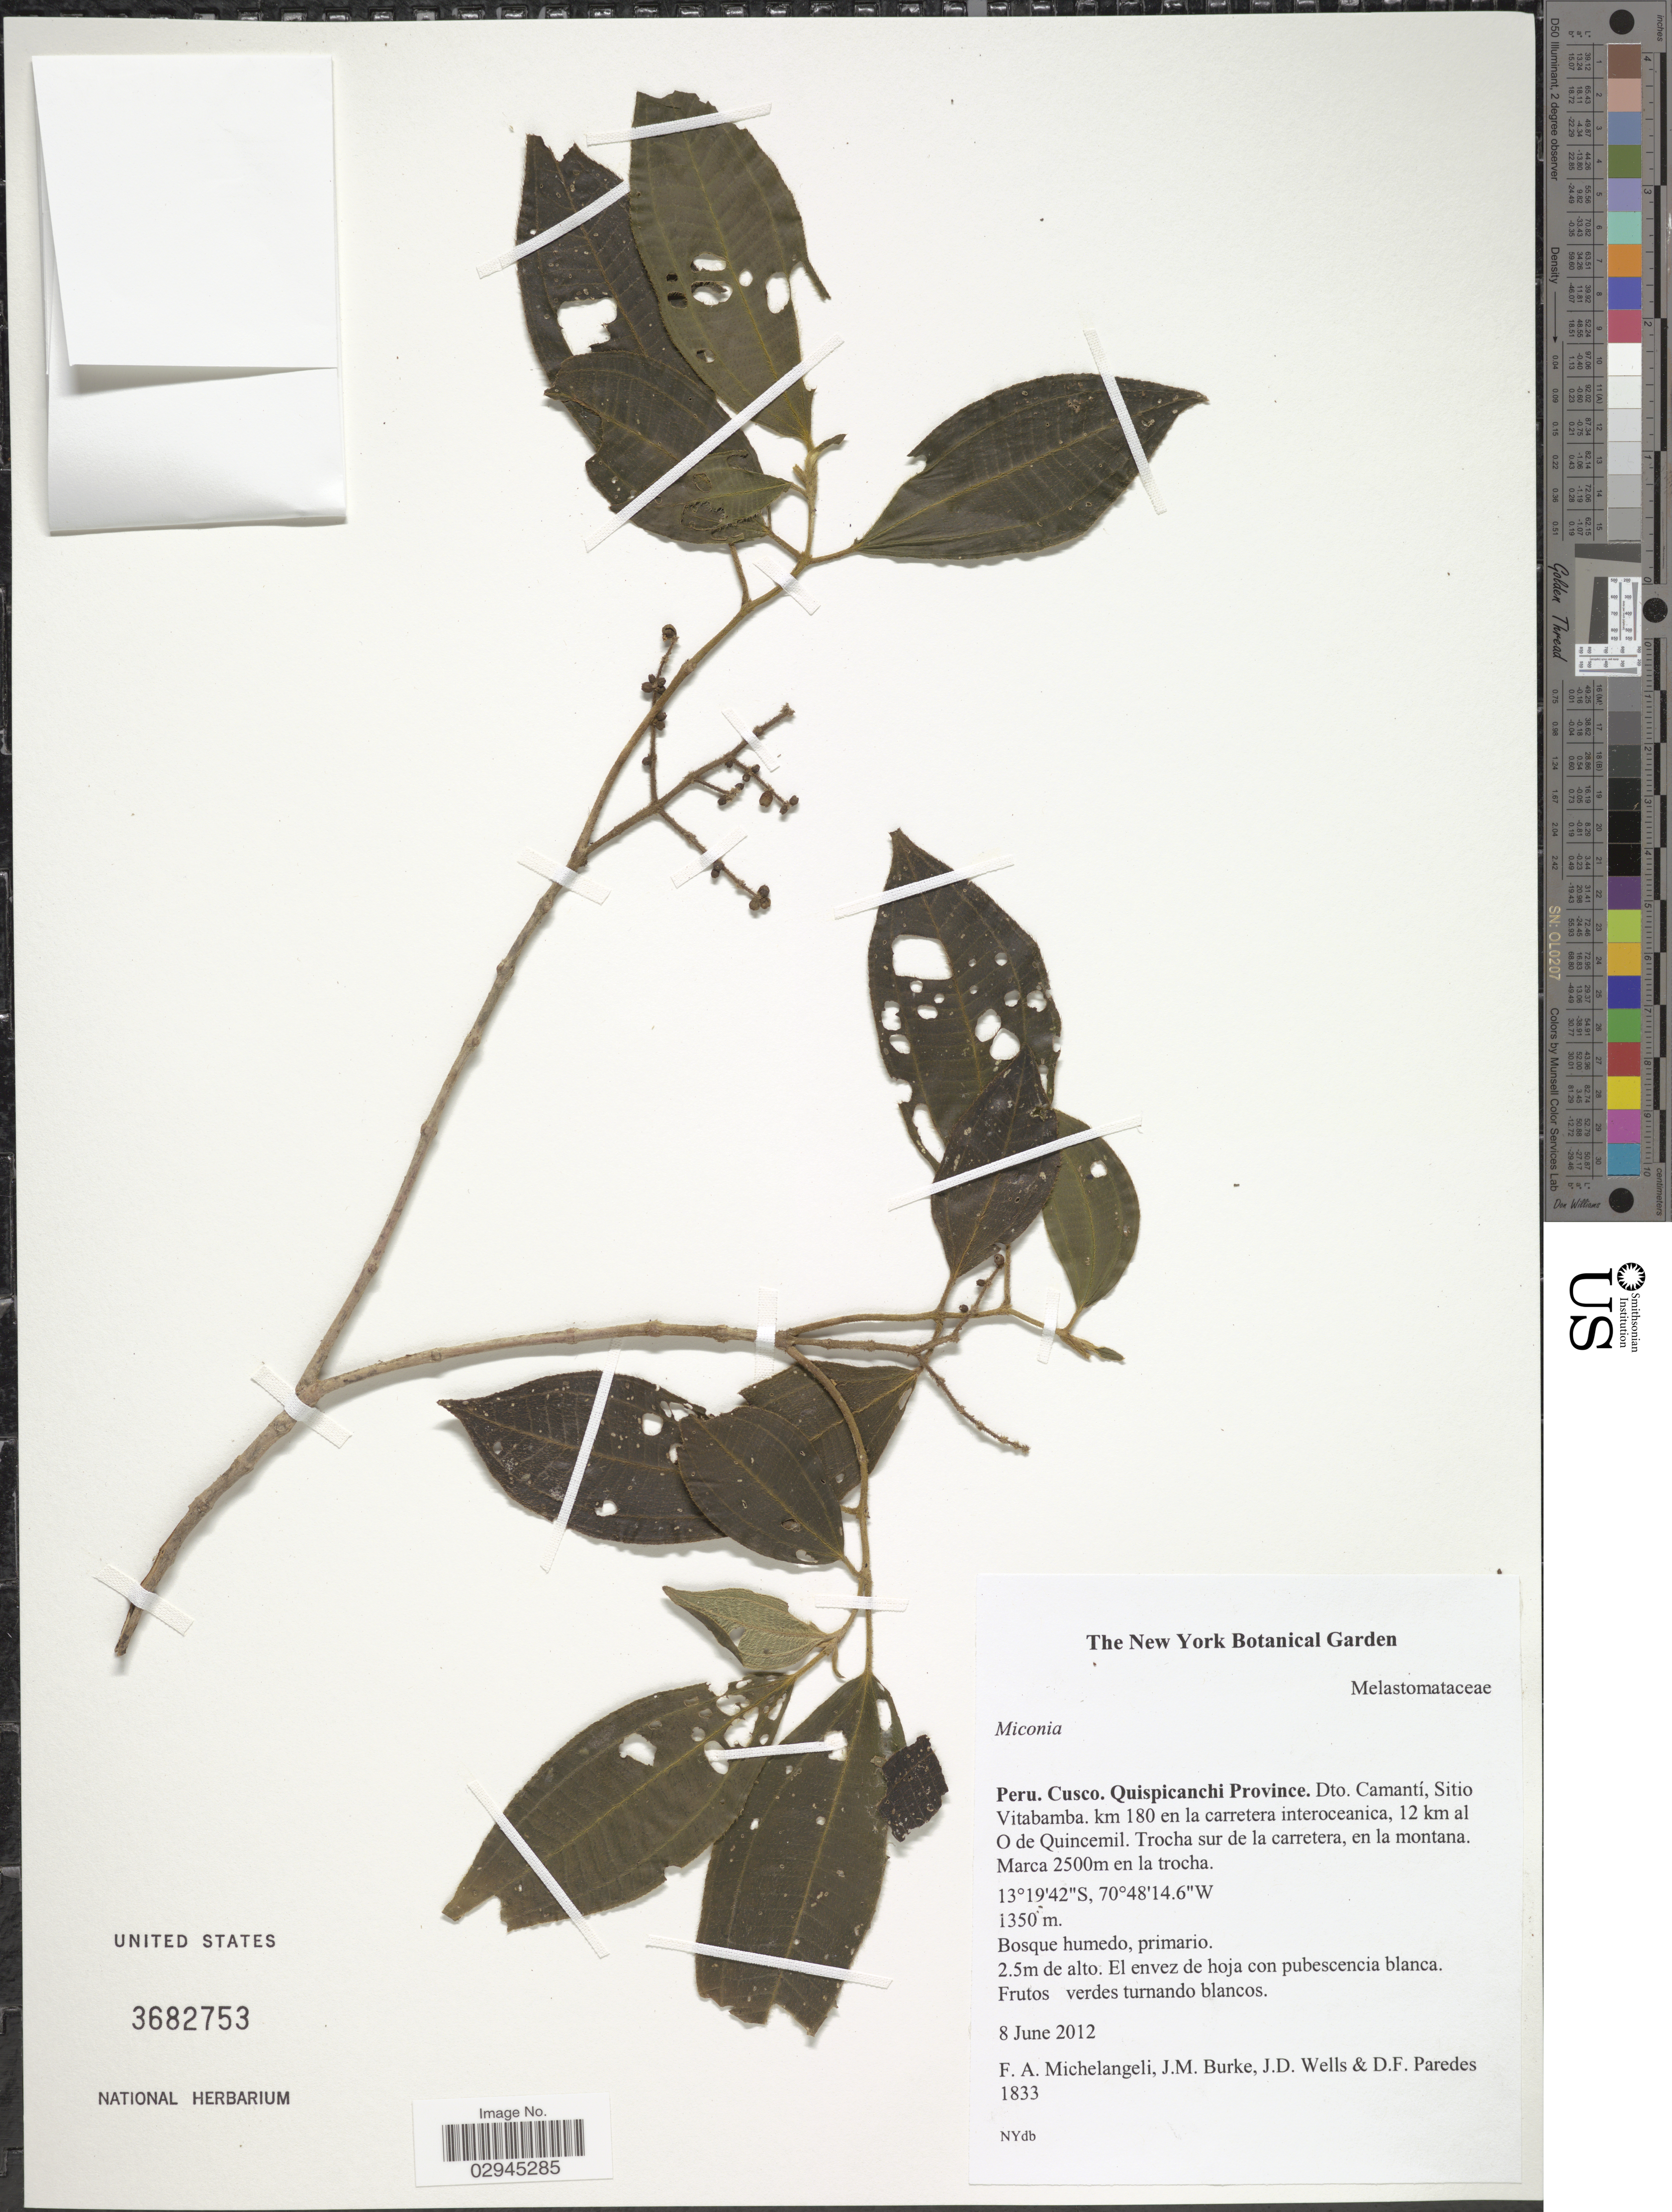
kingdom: Plantae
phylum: Tracheophyta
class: Magnoliopsida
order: Myrtales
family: Melastomataceae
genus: Miconia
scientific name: Miconia sp.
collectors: F. A. Michelangeli, Jac. M. Burke, J. Wells & D. Paredes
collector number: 1833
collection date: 2012-06-08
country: Peru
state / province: Cusco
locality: Quispicanchi Province. Dto. Camantí, Sitio Vitabamba. km 180 en la carretera interoceanica, 12 km al O de Quincemil. Trocha sur de la carretera, en la montana. Marca 2500m en la trocha.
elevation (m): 1350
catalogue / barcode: US 3682753